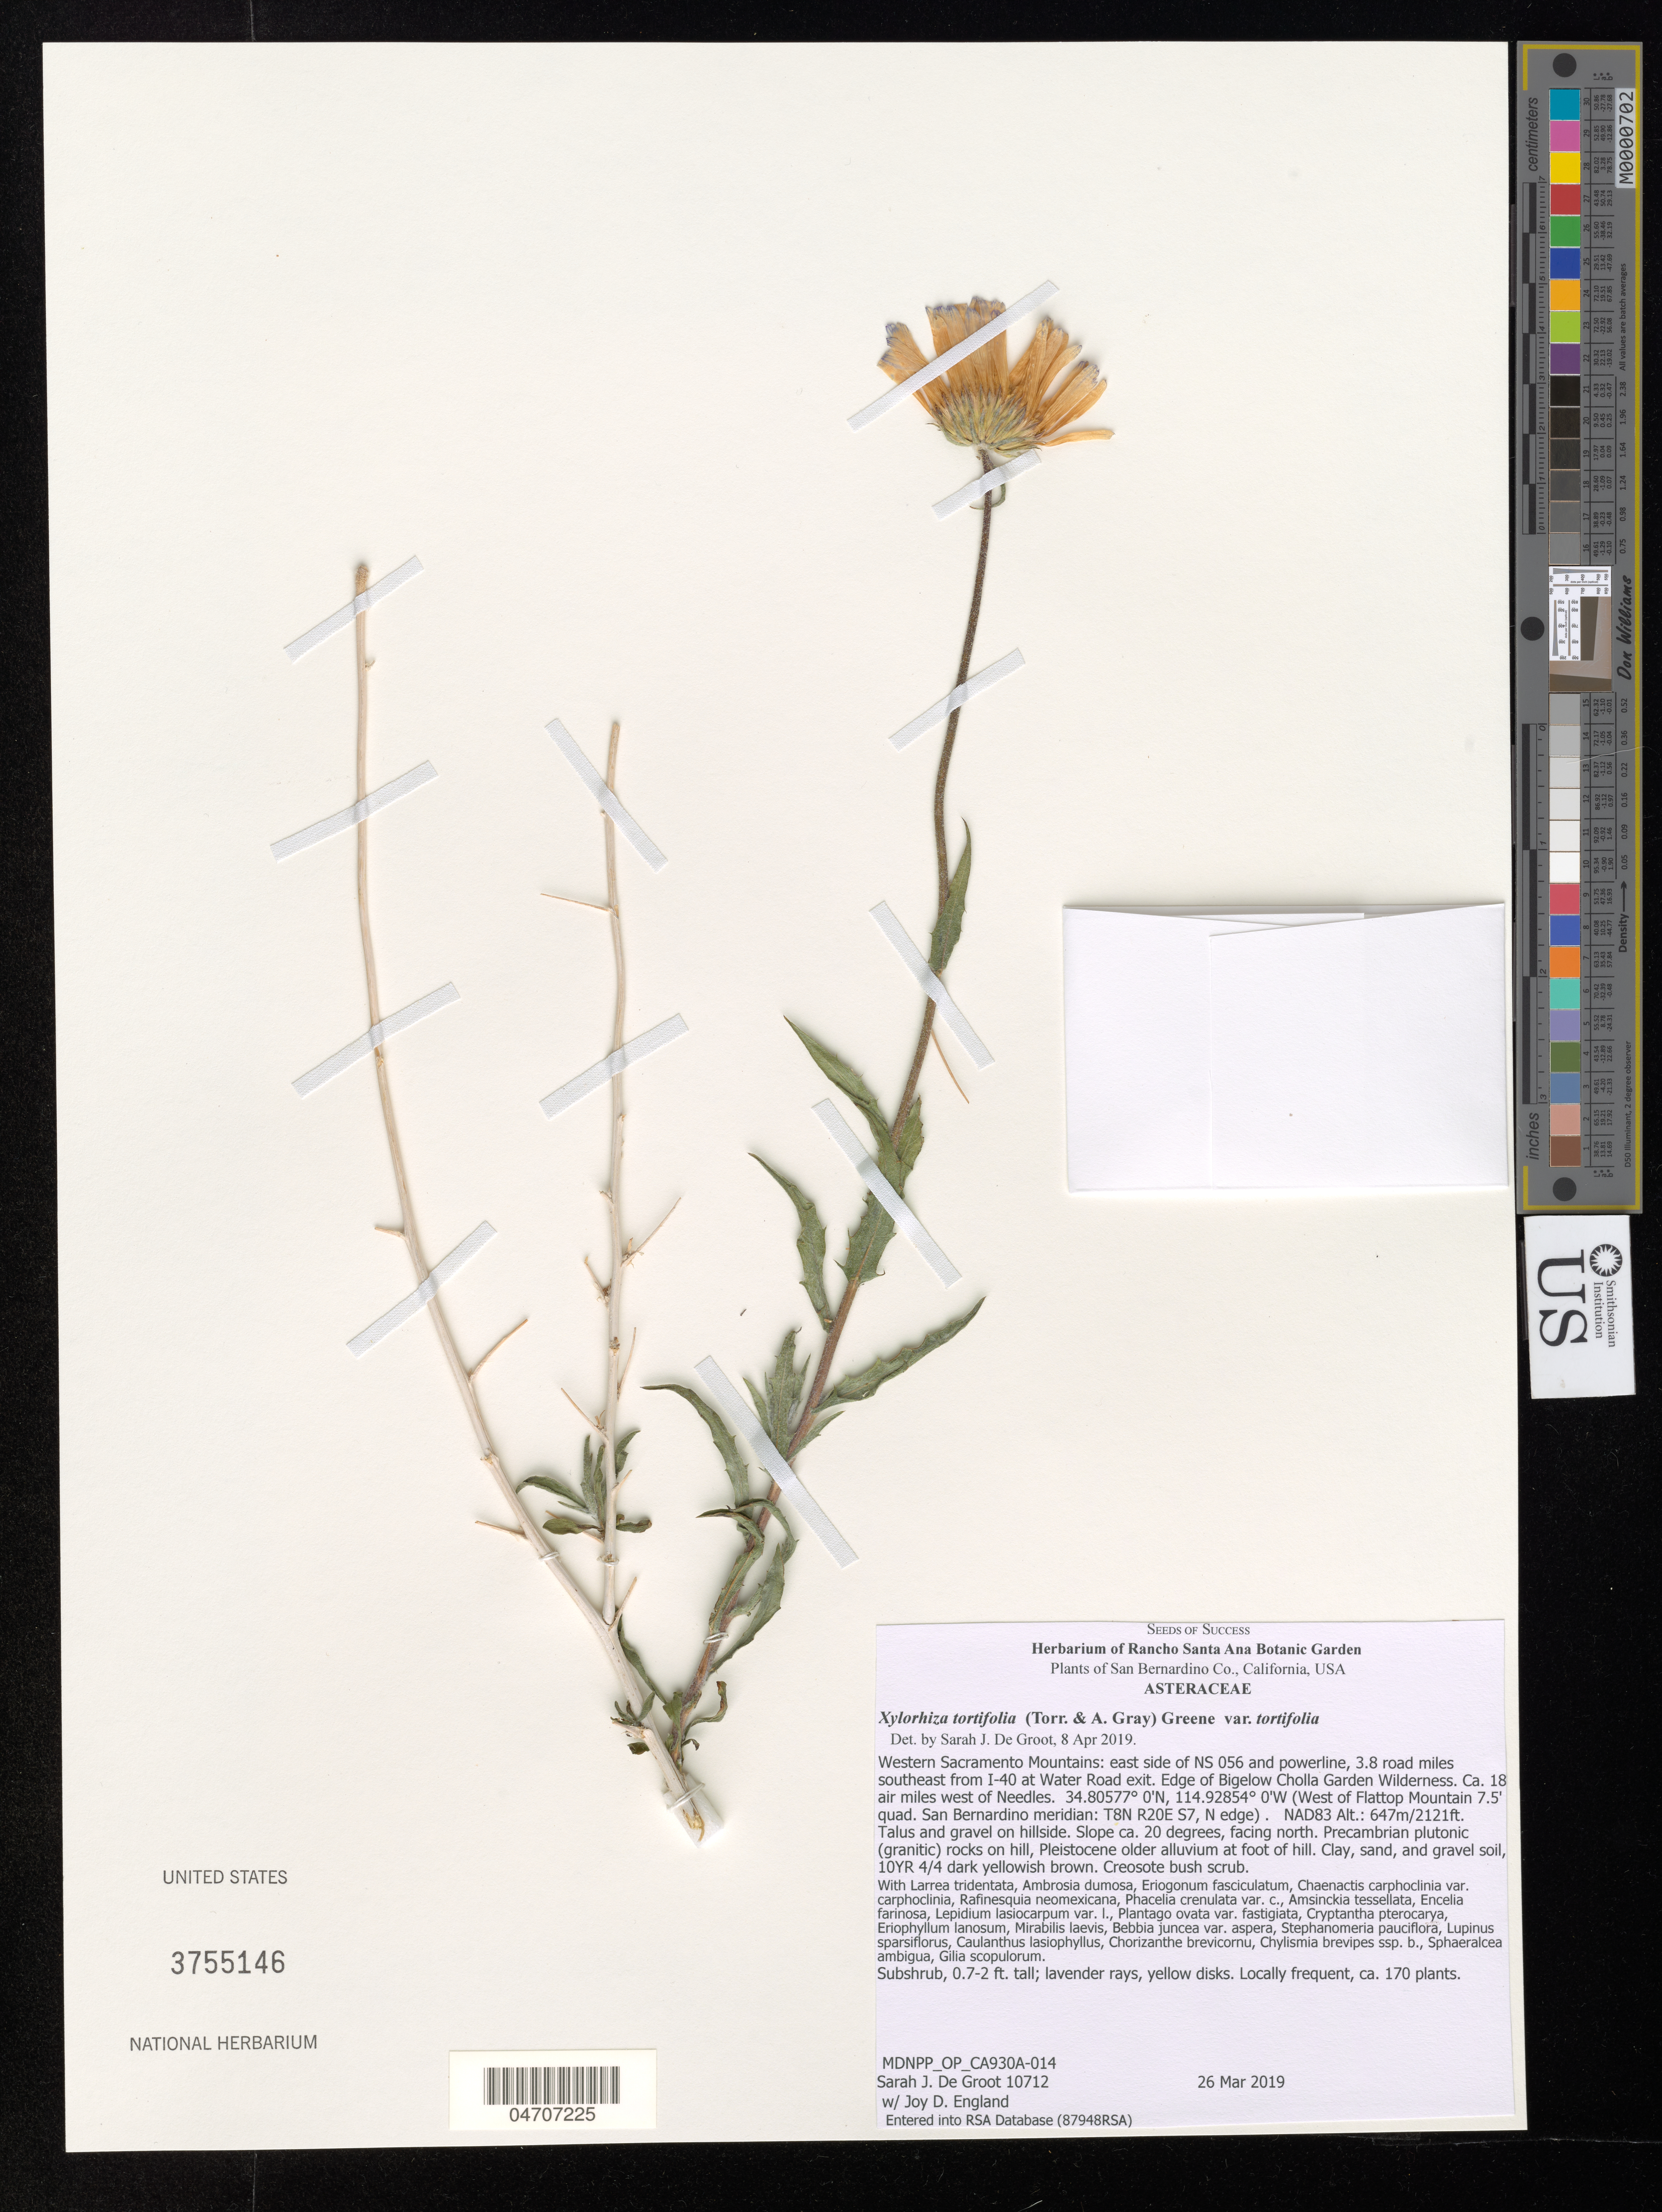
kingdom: Plantae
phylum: Tracheophyta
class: Magnoliopsida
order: Asterales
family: Asteraceae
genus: Xylorhiza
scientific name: Xylorhiza tortifolia var. tortifolia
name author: (Torr. & A. Gray) Greene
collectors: S. De Groot & J. England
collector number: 10712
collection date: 2019-03-26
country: United States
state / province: California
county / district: San Bernardino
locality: San Bernardino Co. Western Sacramento Mountains: east side of NS 056 and powerline, 3.8 road miles southeast from I-40 at Water Road exit. Edge of Bigelow Cholla Garden Wilderness. Ca. 18 air miles west of Needles. (West of Flattop Mountain 7.5' quad. San Bernardino meridian: T8N R20E S7, N edge). NAD83.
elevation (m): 647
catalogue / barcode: US 3755146